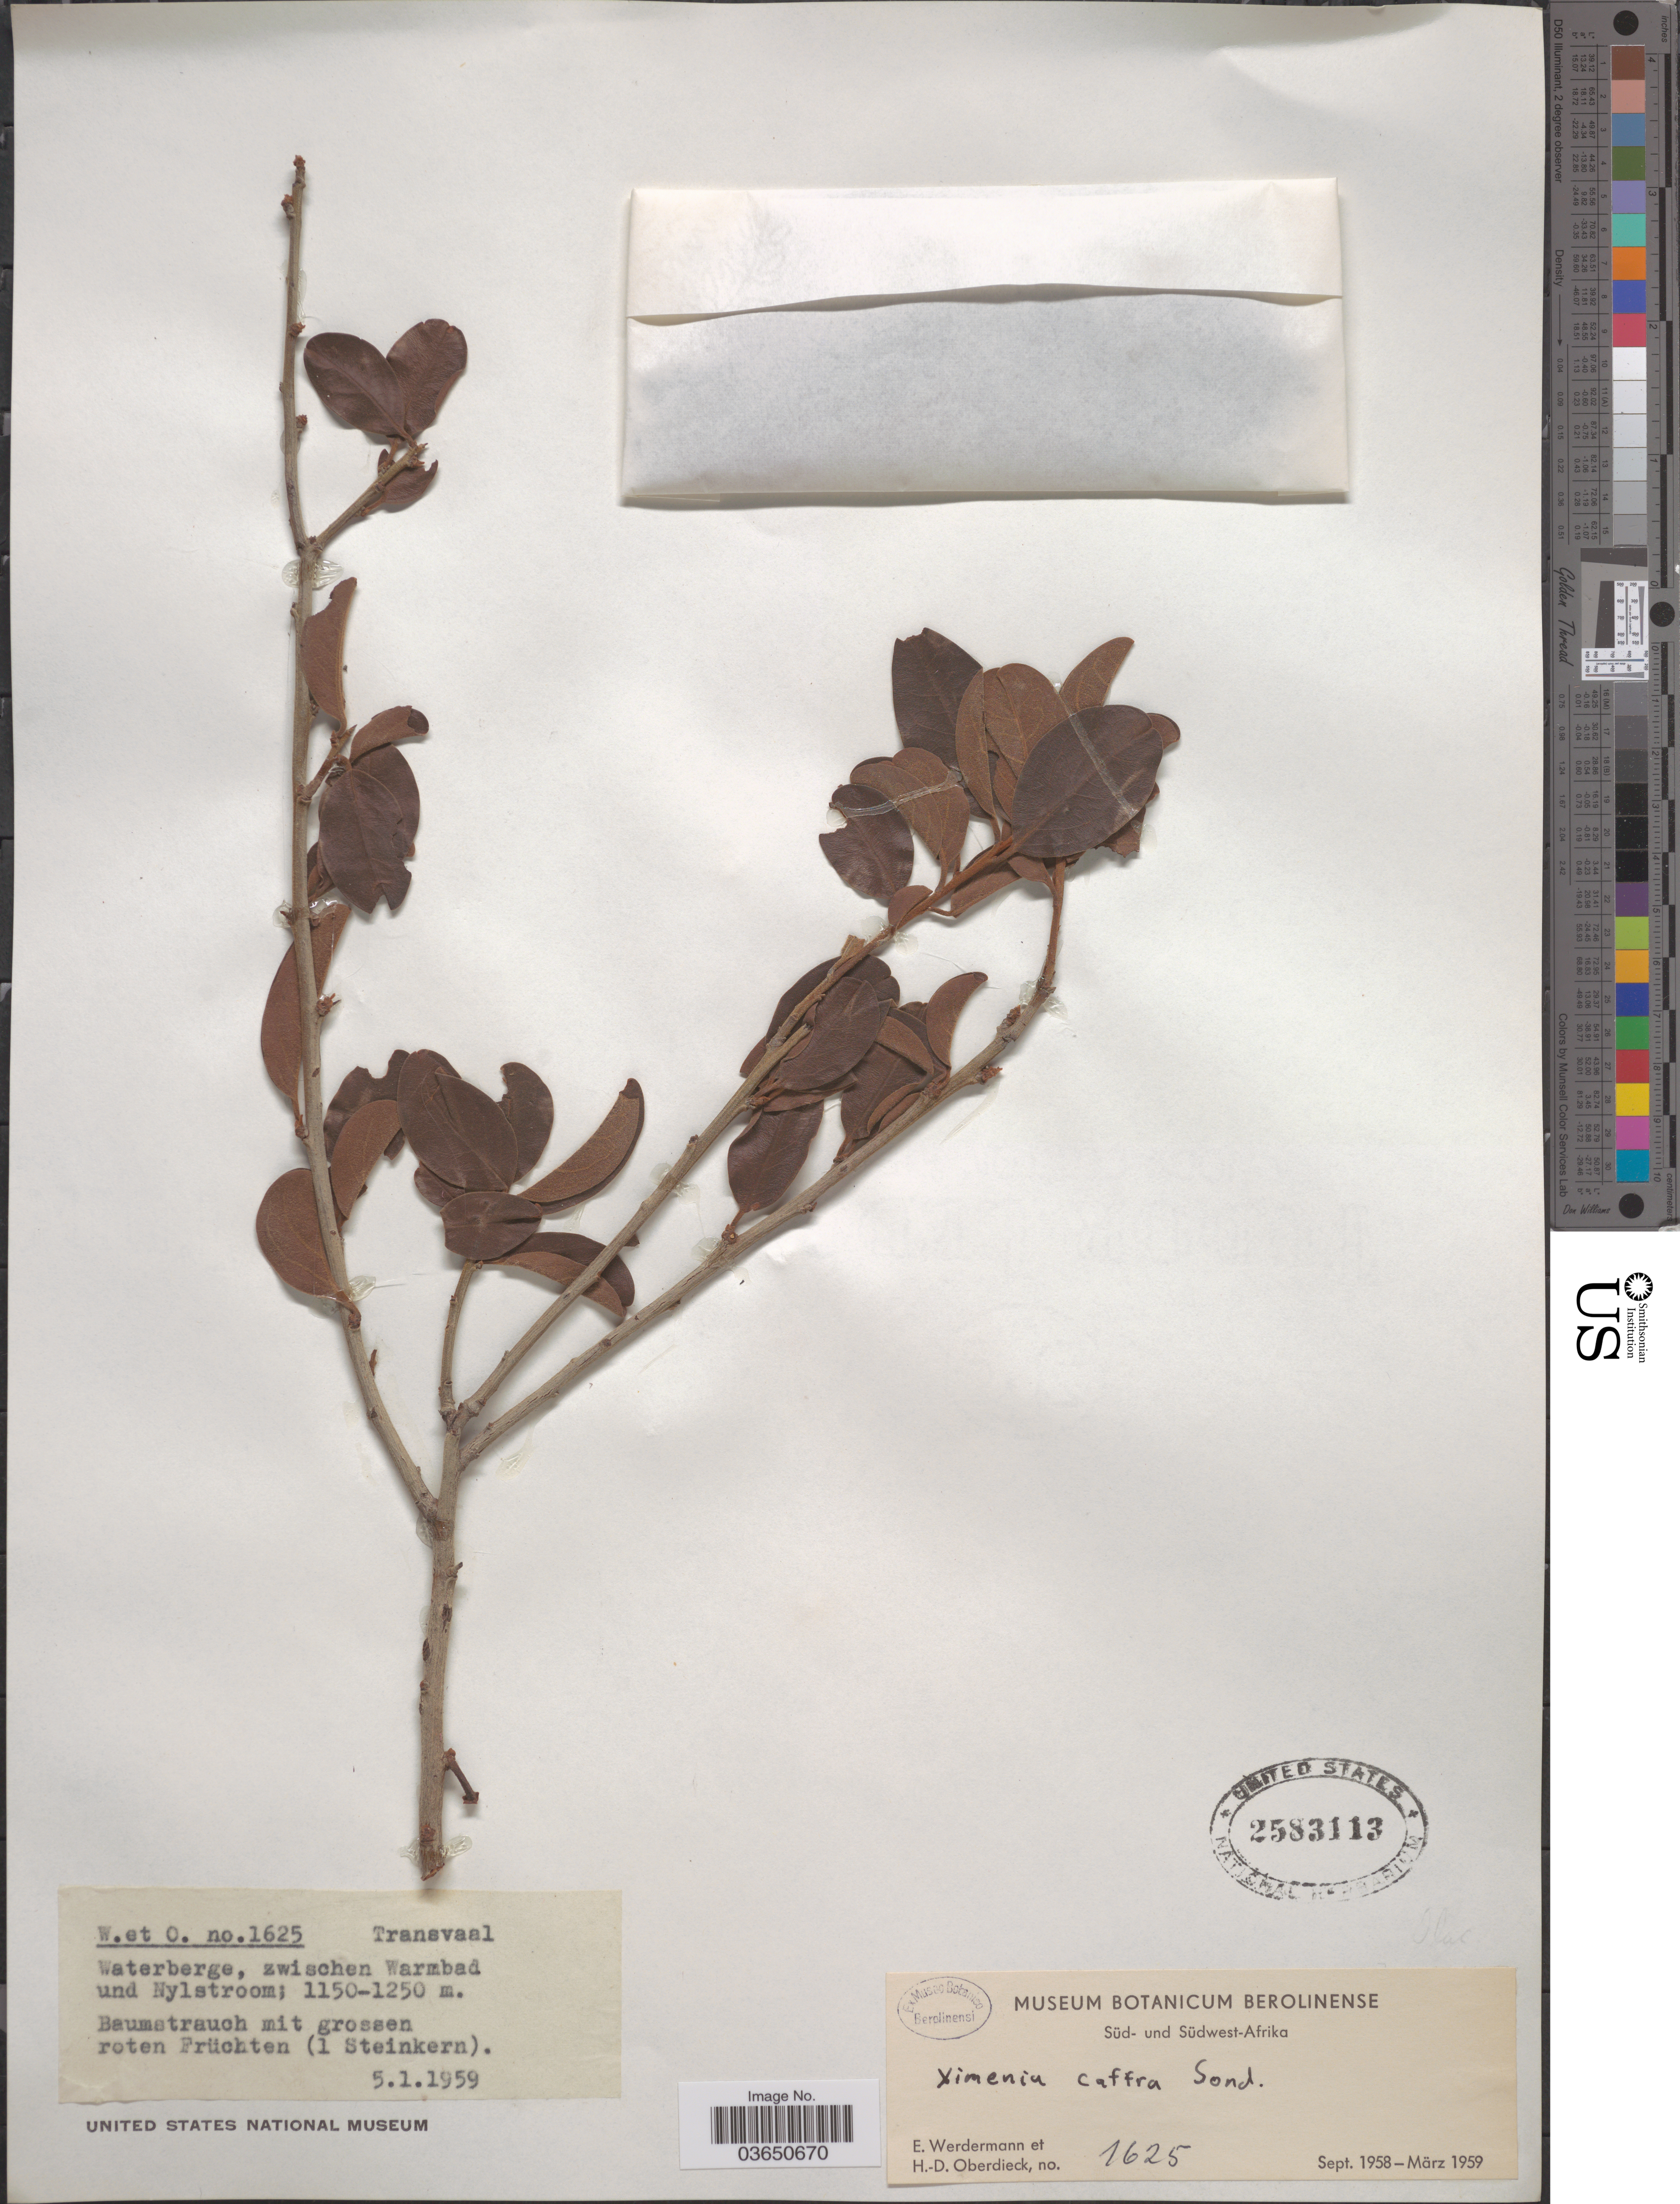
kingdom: Plantae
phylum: Tracheophyta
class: Magnoliopsida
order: Santalales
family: Ximeniaceae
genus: Ximenia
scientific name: Ximenia caffra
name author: Sond.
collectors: E. Werdermann & H. Oberdieck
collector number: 1625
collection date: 1959-01-05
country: South Africa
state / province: Limpopo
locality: Transvaal. Waterberge, zwischen Warmabd und Nylstroom. Süd- und Südwest-Afrika.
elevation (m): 1150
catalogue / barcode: US 2583113